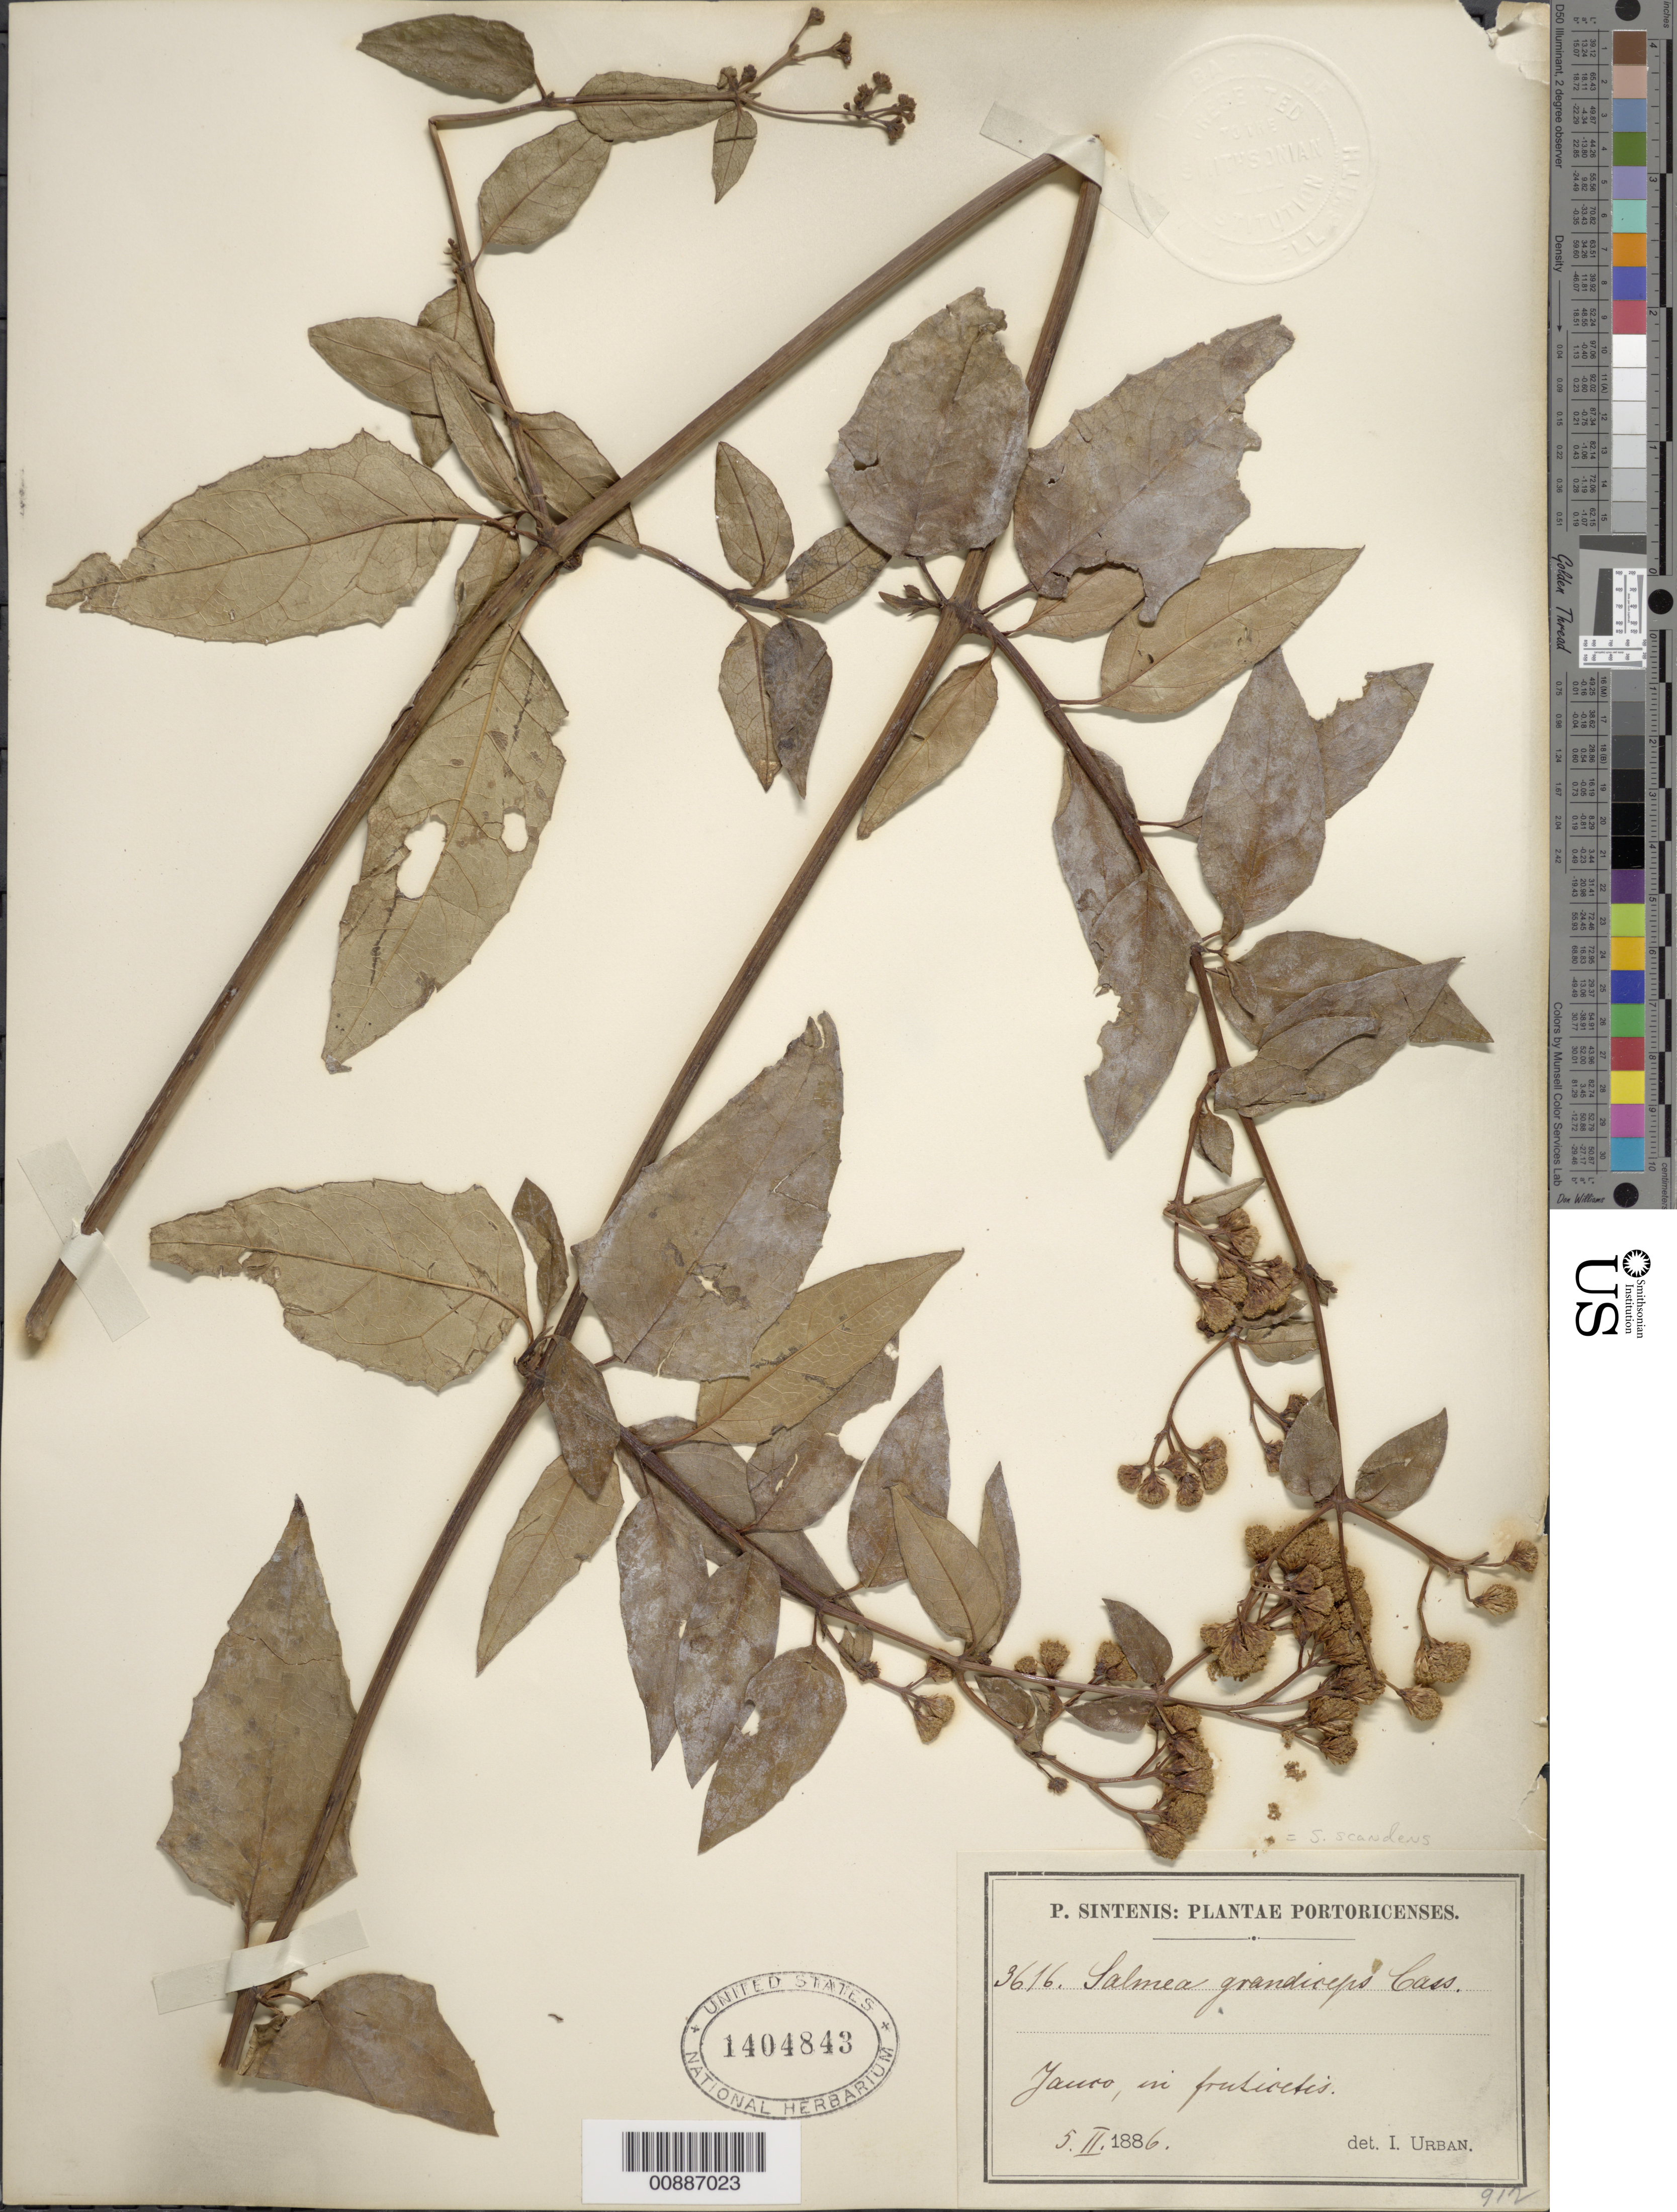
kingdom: Plantae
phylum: Tracheophyta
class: Magnoliopsida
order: Asterales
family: Asteraceae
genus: Salmea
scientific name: Salmea grandiceps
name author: Cass.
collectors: I. Urban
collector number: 3616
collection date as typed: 05 Feb 1886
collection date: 1886-02-05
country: Puerto Rico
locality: Jauro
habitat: In fruticetis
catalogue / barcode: US 1404843